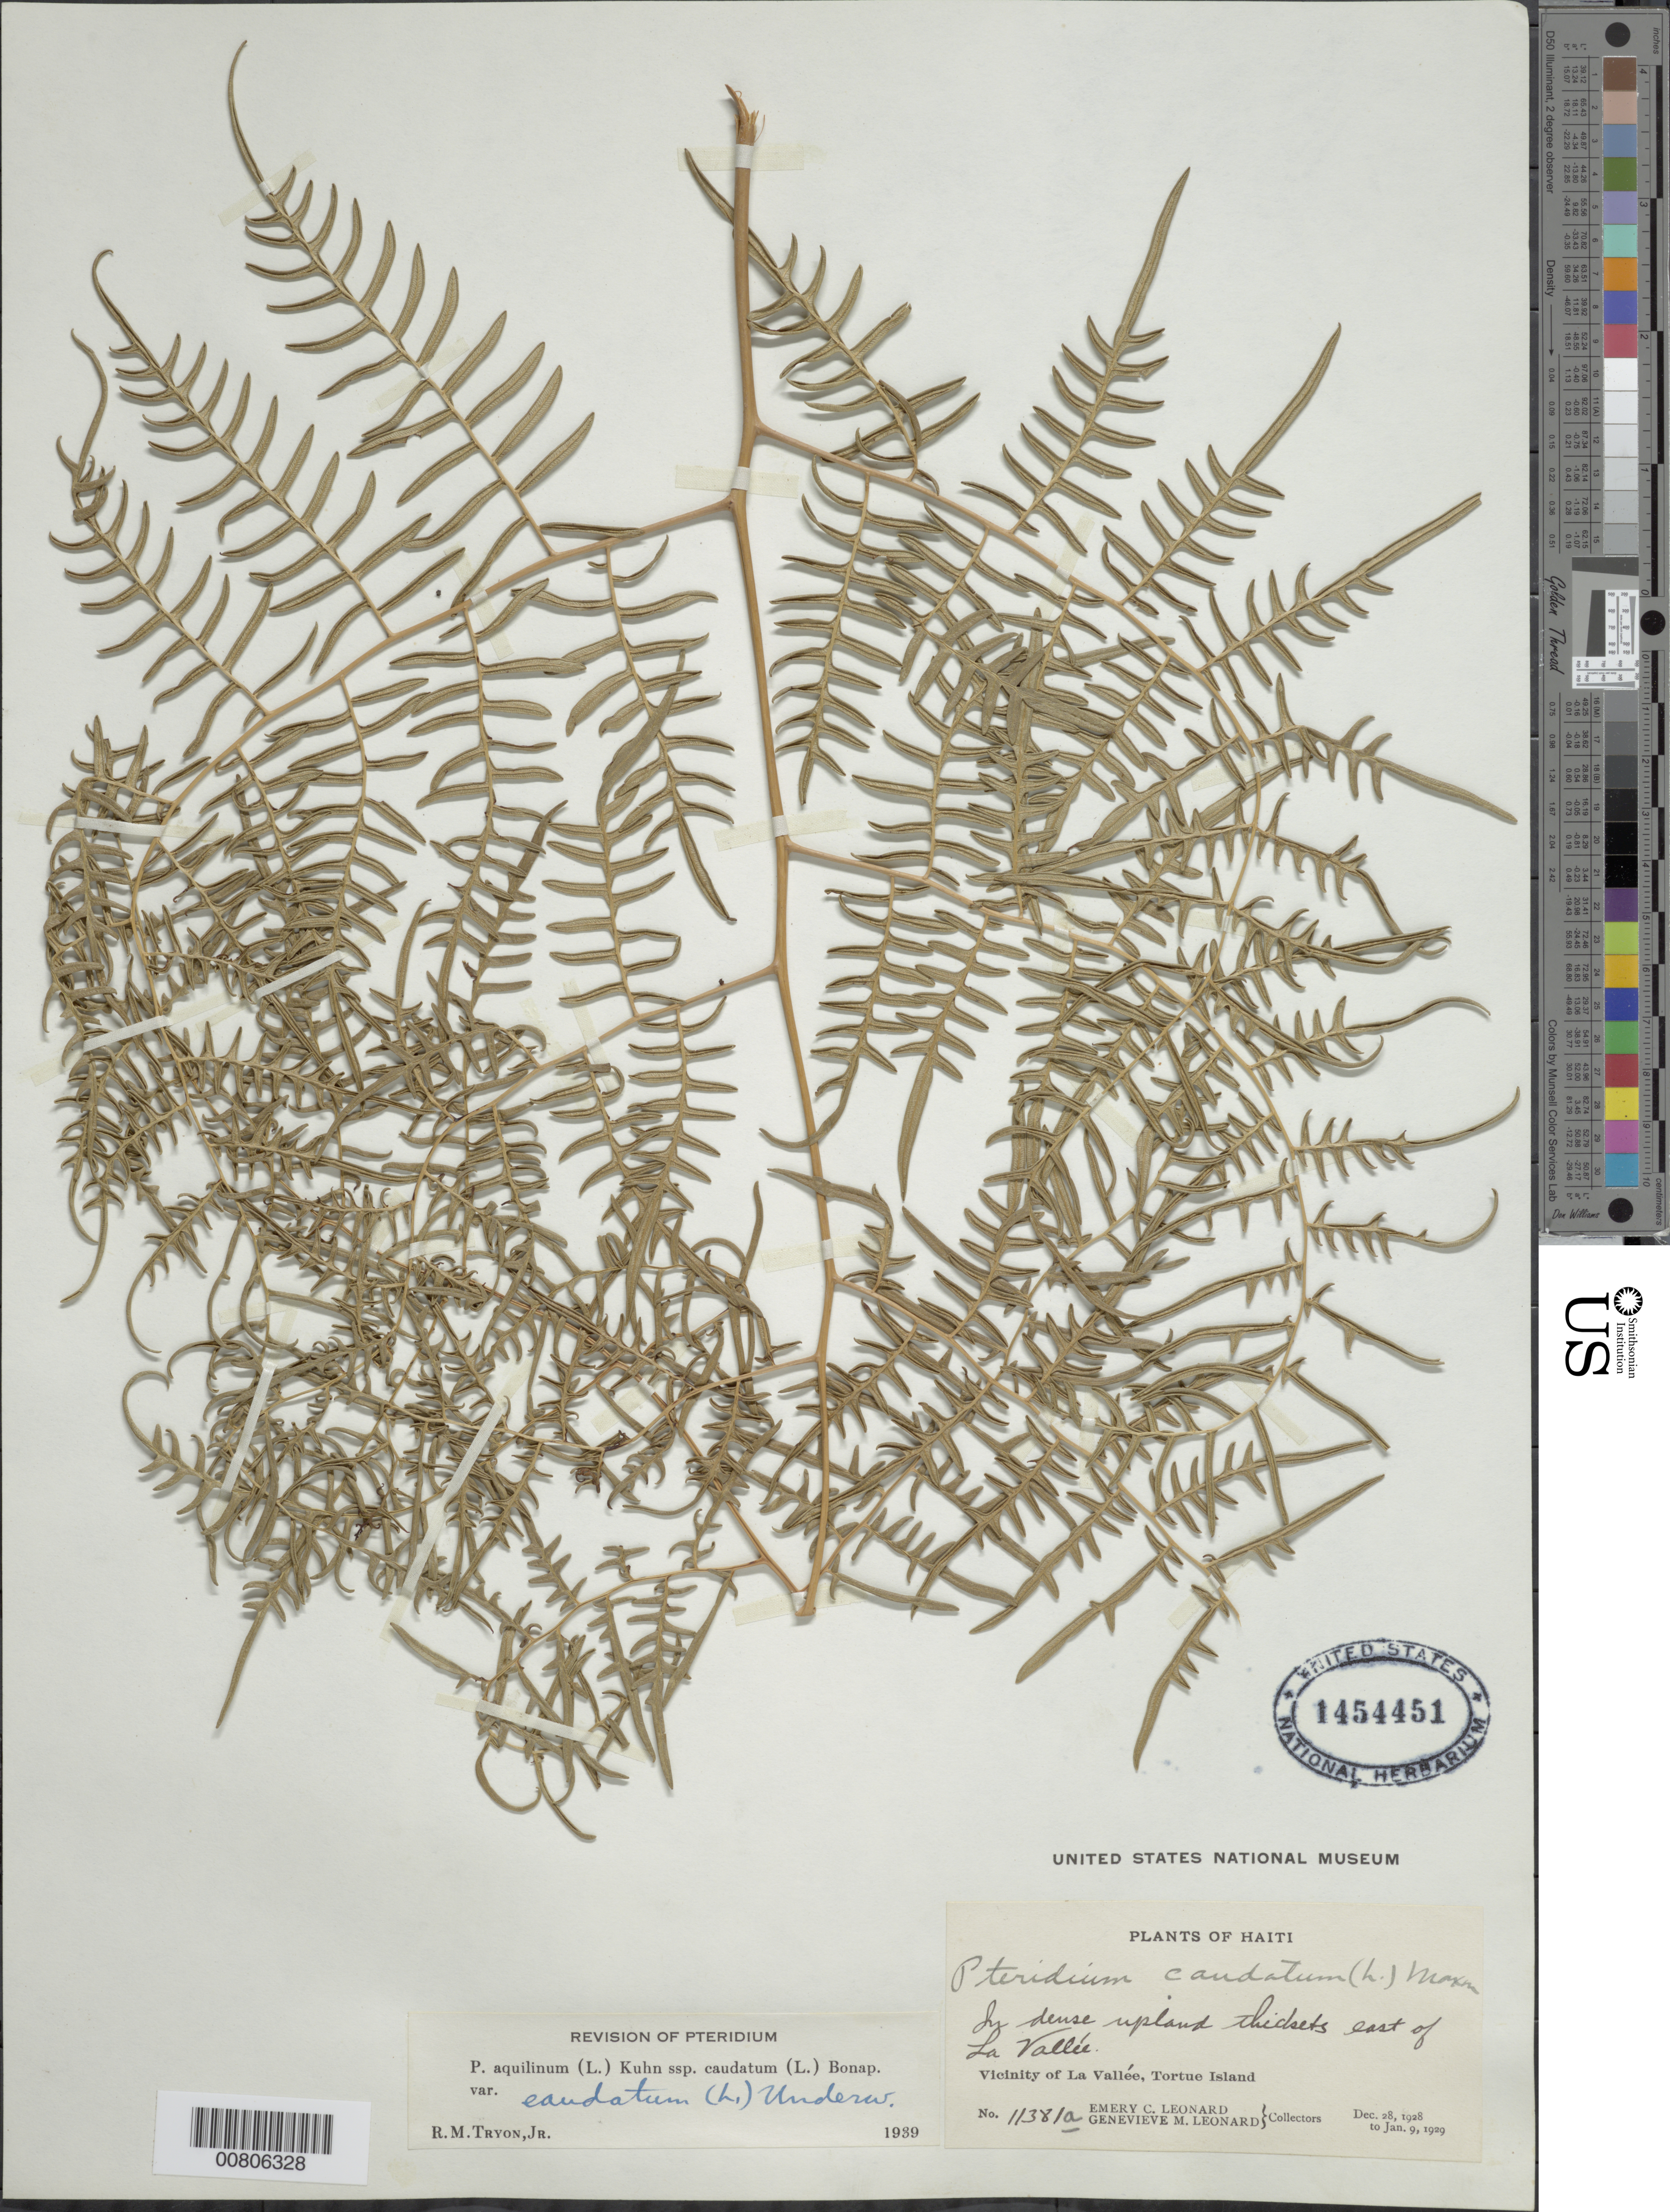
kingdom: Plantae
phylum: Tracheophyta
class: Polypodiopsida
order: Polypodiales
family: Dennstaedtiaceae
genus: Pteridium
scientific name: Pteridium caudatum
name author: (L.) Maxon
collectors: E. C. Leonard & G. M. Leonard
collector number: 11381a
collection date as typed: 28 Dec 1928 to 09 Jan 1929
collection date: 1928-12-28/1929-01-09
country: Haiti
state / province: Nord-Óuest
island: Île de la Tortue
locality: Tortue Island, E of La Vallée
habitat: Dense upland thickets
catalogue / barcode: US 1454451